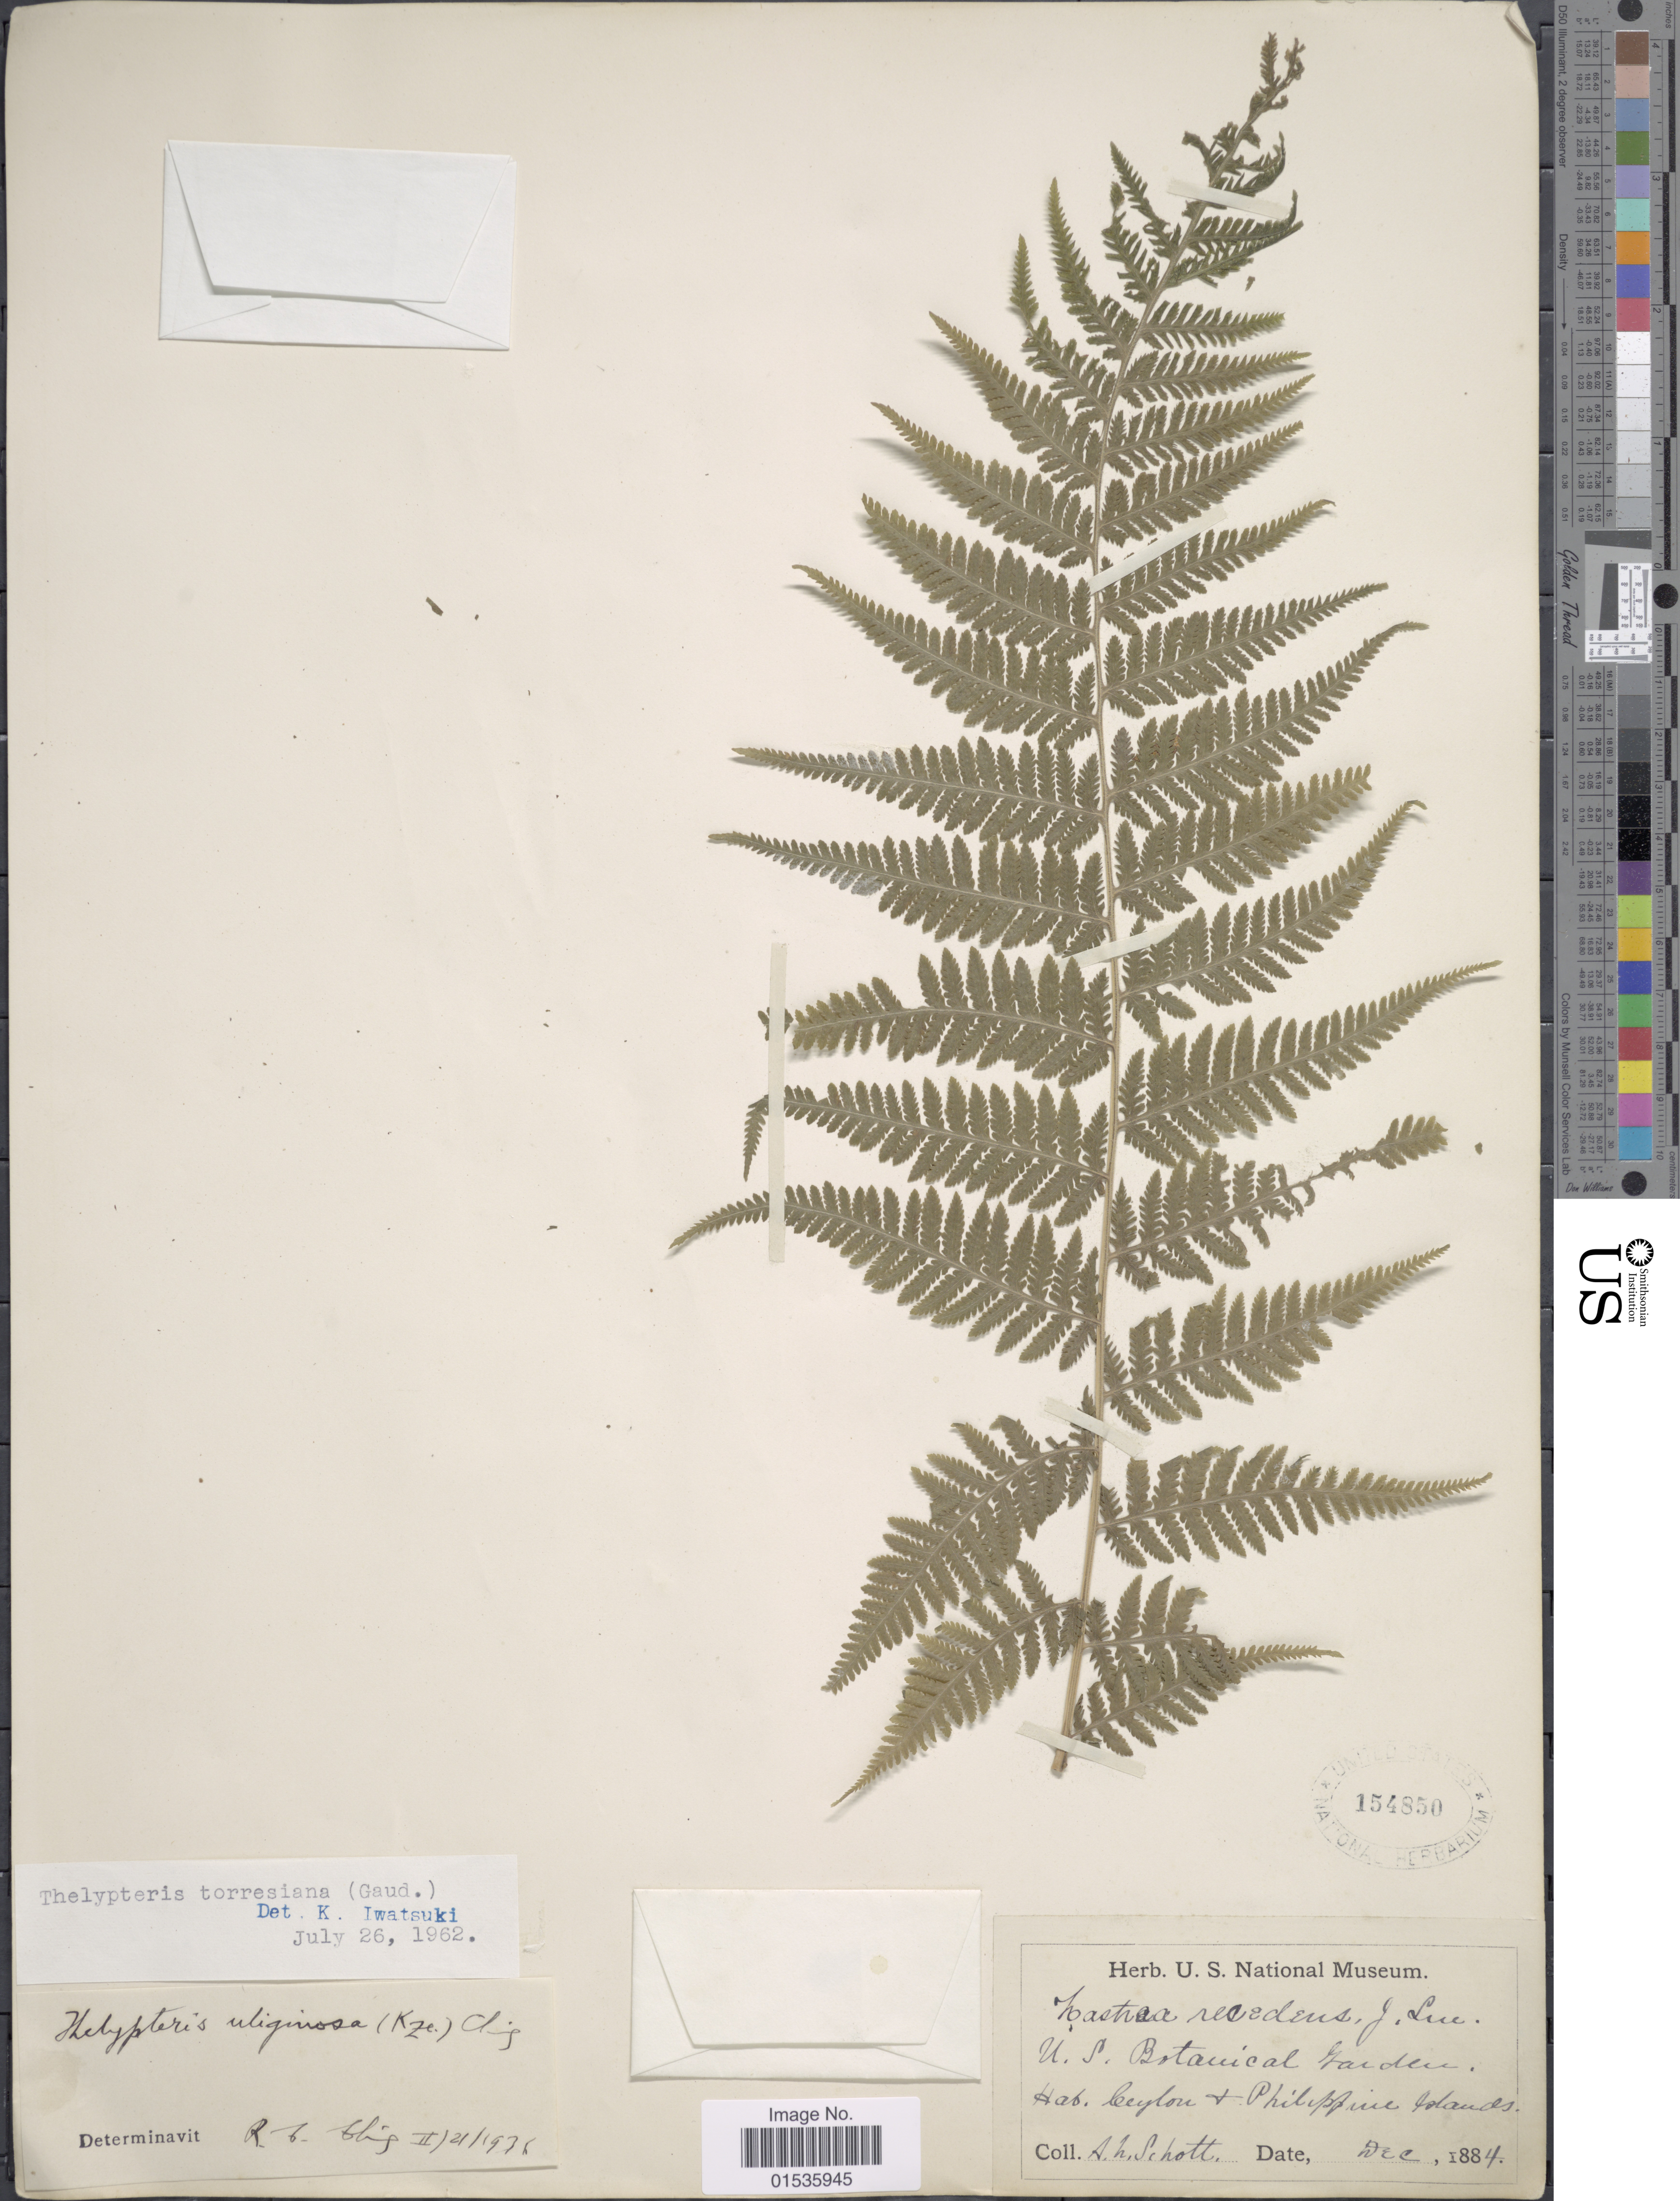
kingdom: Plantae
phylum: Tracheophyta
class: Polypodiopsida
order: Polypodiales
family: Thelypteridaceae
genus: Macrothelypteris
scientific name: Macrothelypteris torresiana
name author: (Gaudich.) Ching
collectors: A. C. V. Schott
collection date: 1884-12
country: United States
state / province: District of Columbia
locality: U.S. Botanical Garden.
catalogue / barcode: US 154850